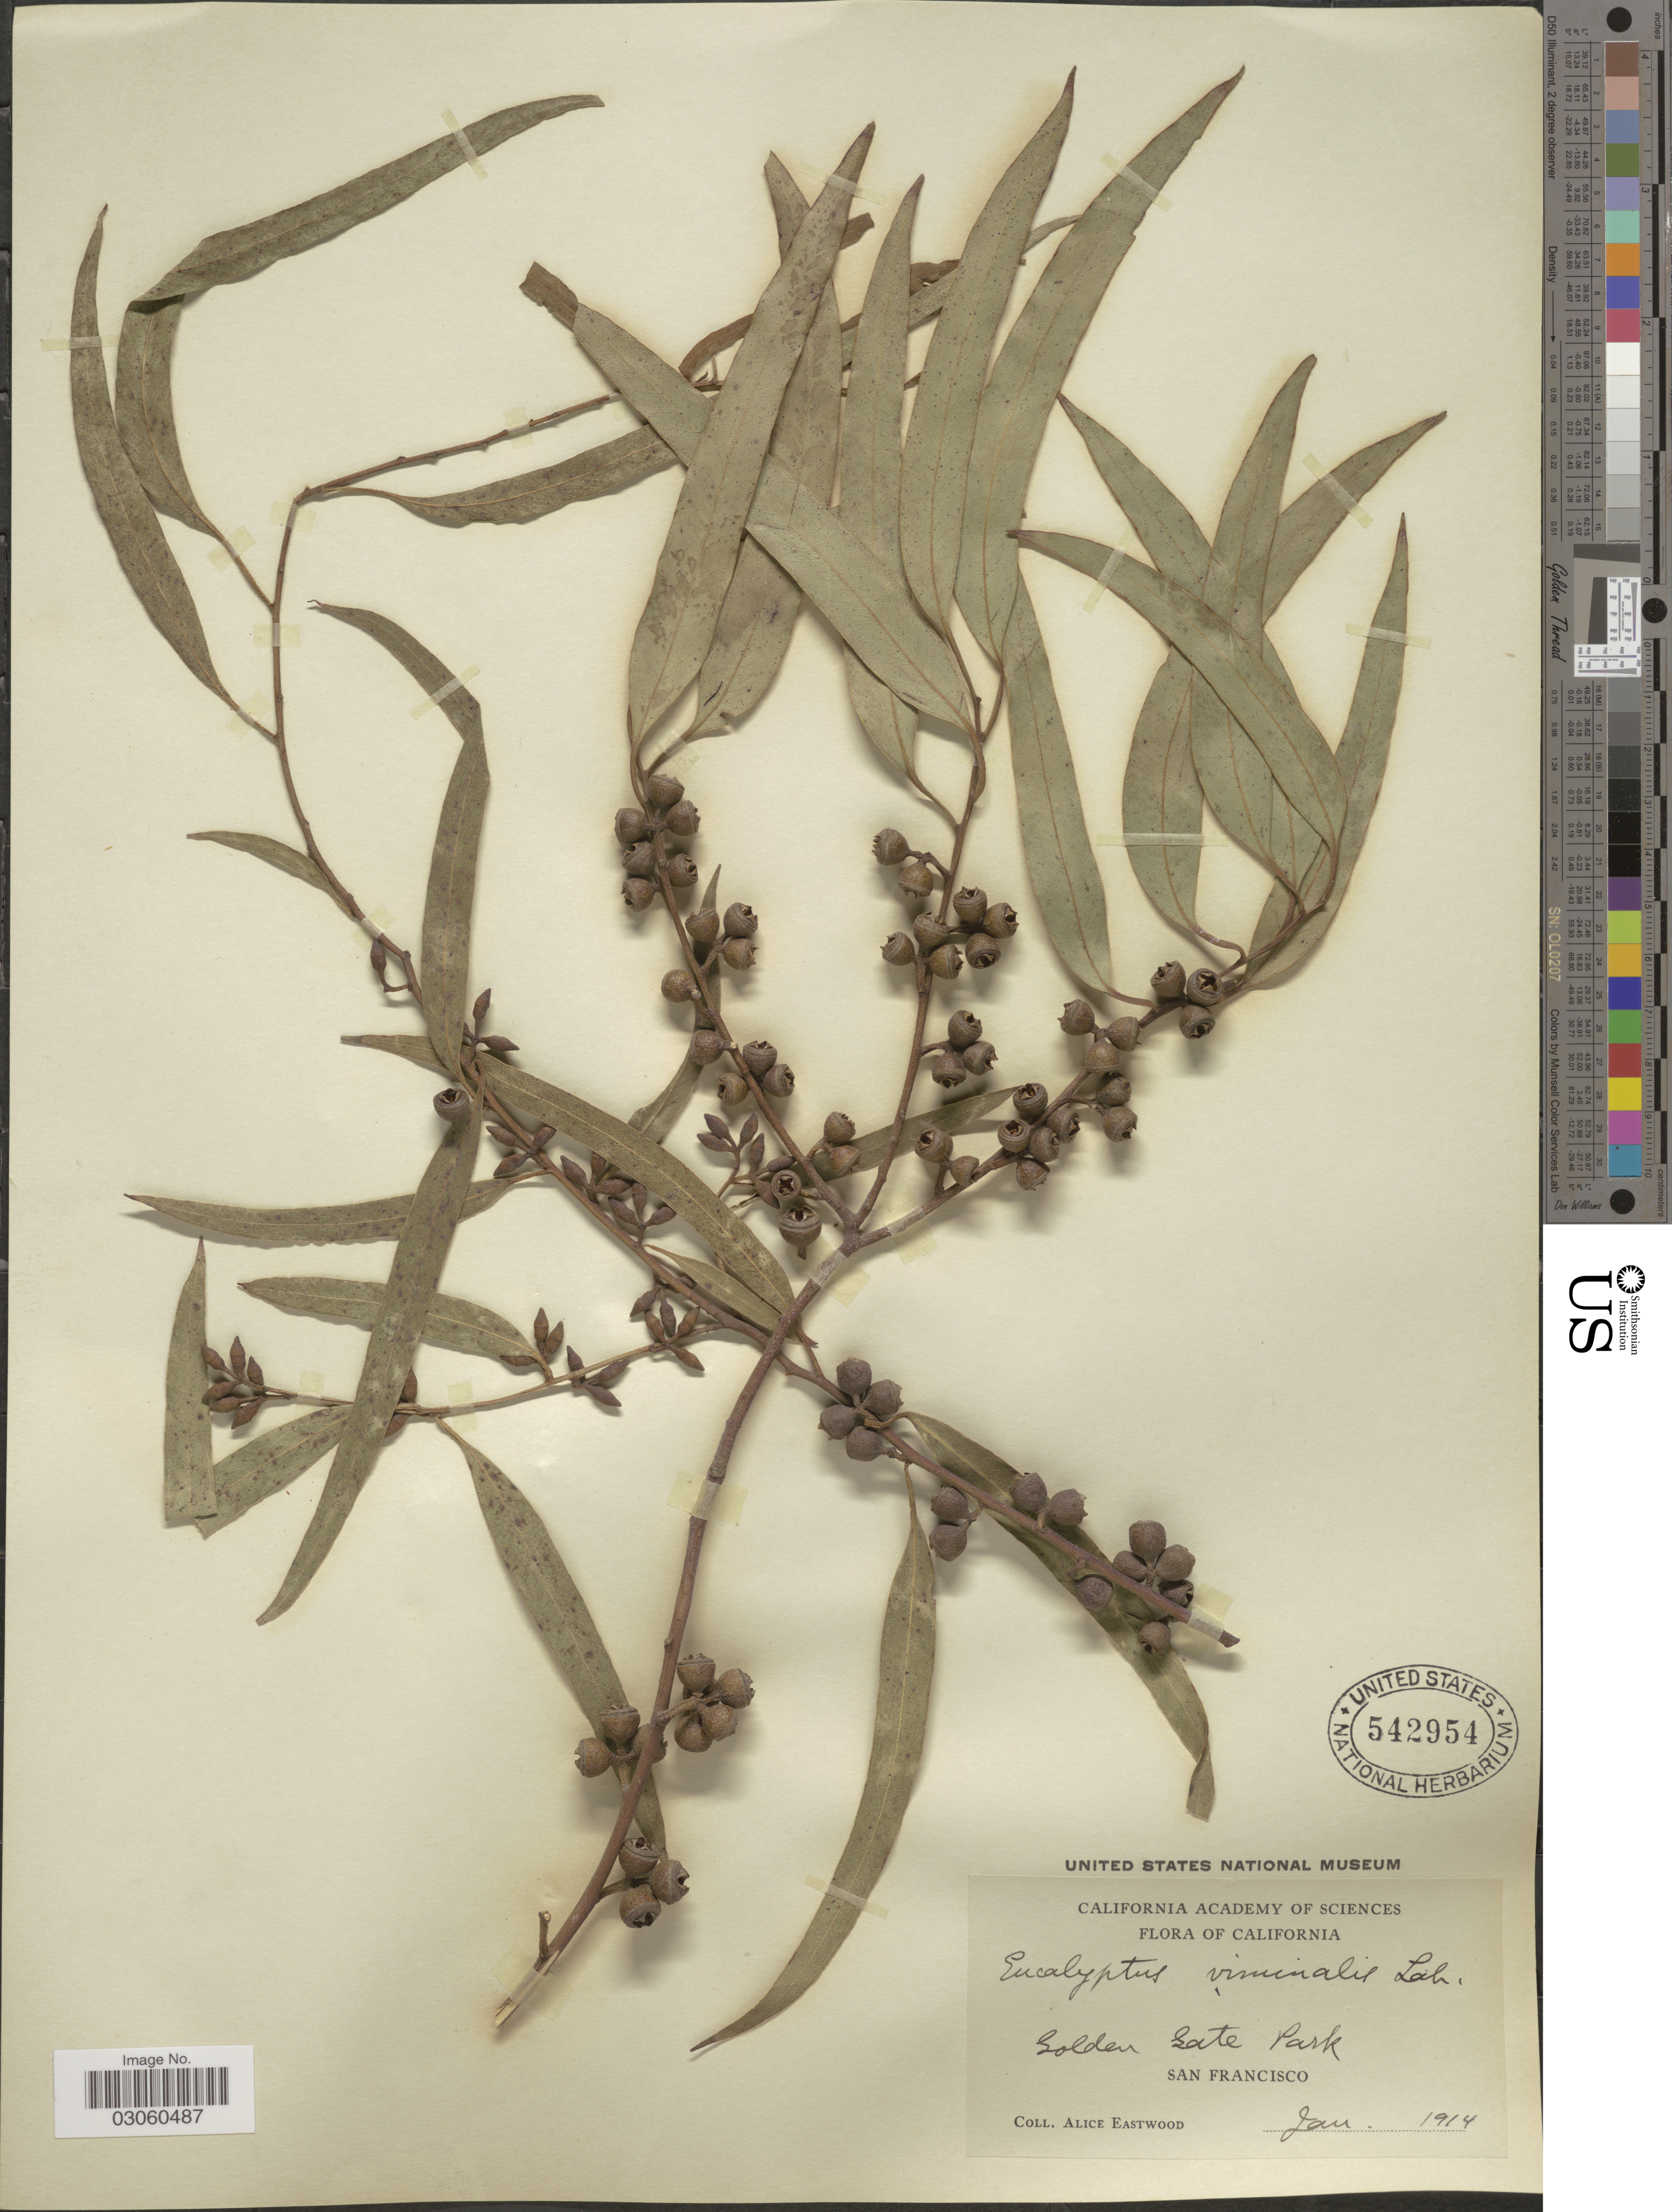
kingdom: Plantae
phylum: Tracheophyta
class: Magnoliopsida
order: Myrtales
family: Myrtaceae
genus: Eucalyptus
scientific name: Eucalyptus viminalis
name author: Labill.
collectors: A. Eastwood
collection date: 1914-01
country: United States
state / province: California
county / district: San Francisco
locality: Golden Gate Park. San Francisco.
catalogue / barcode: US 542954